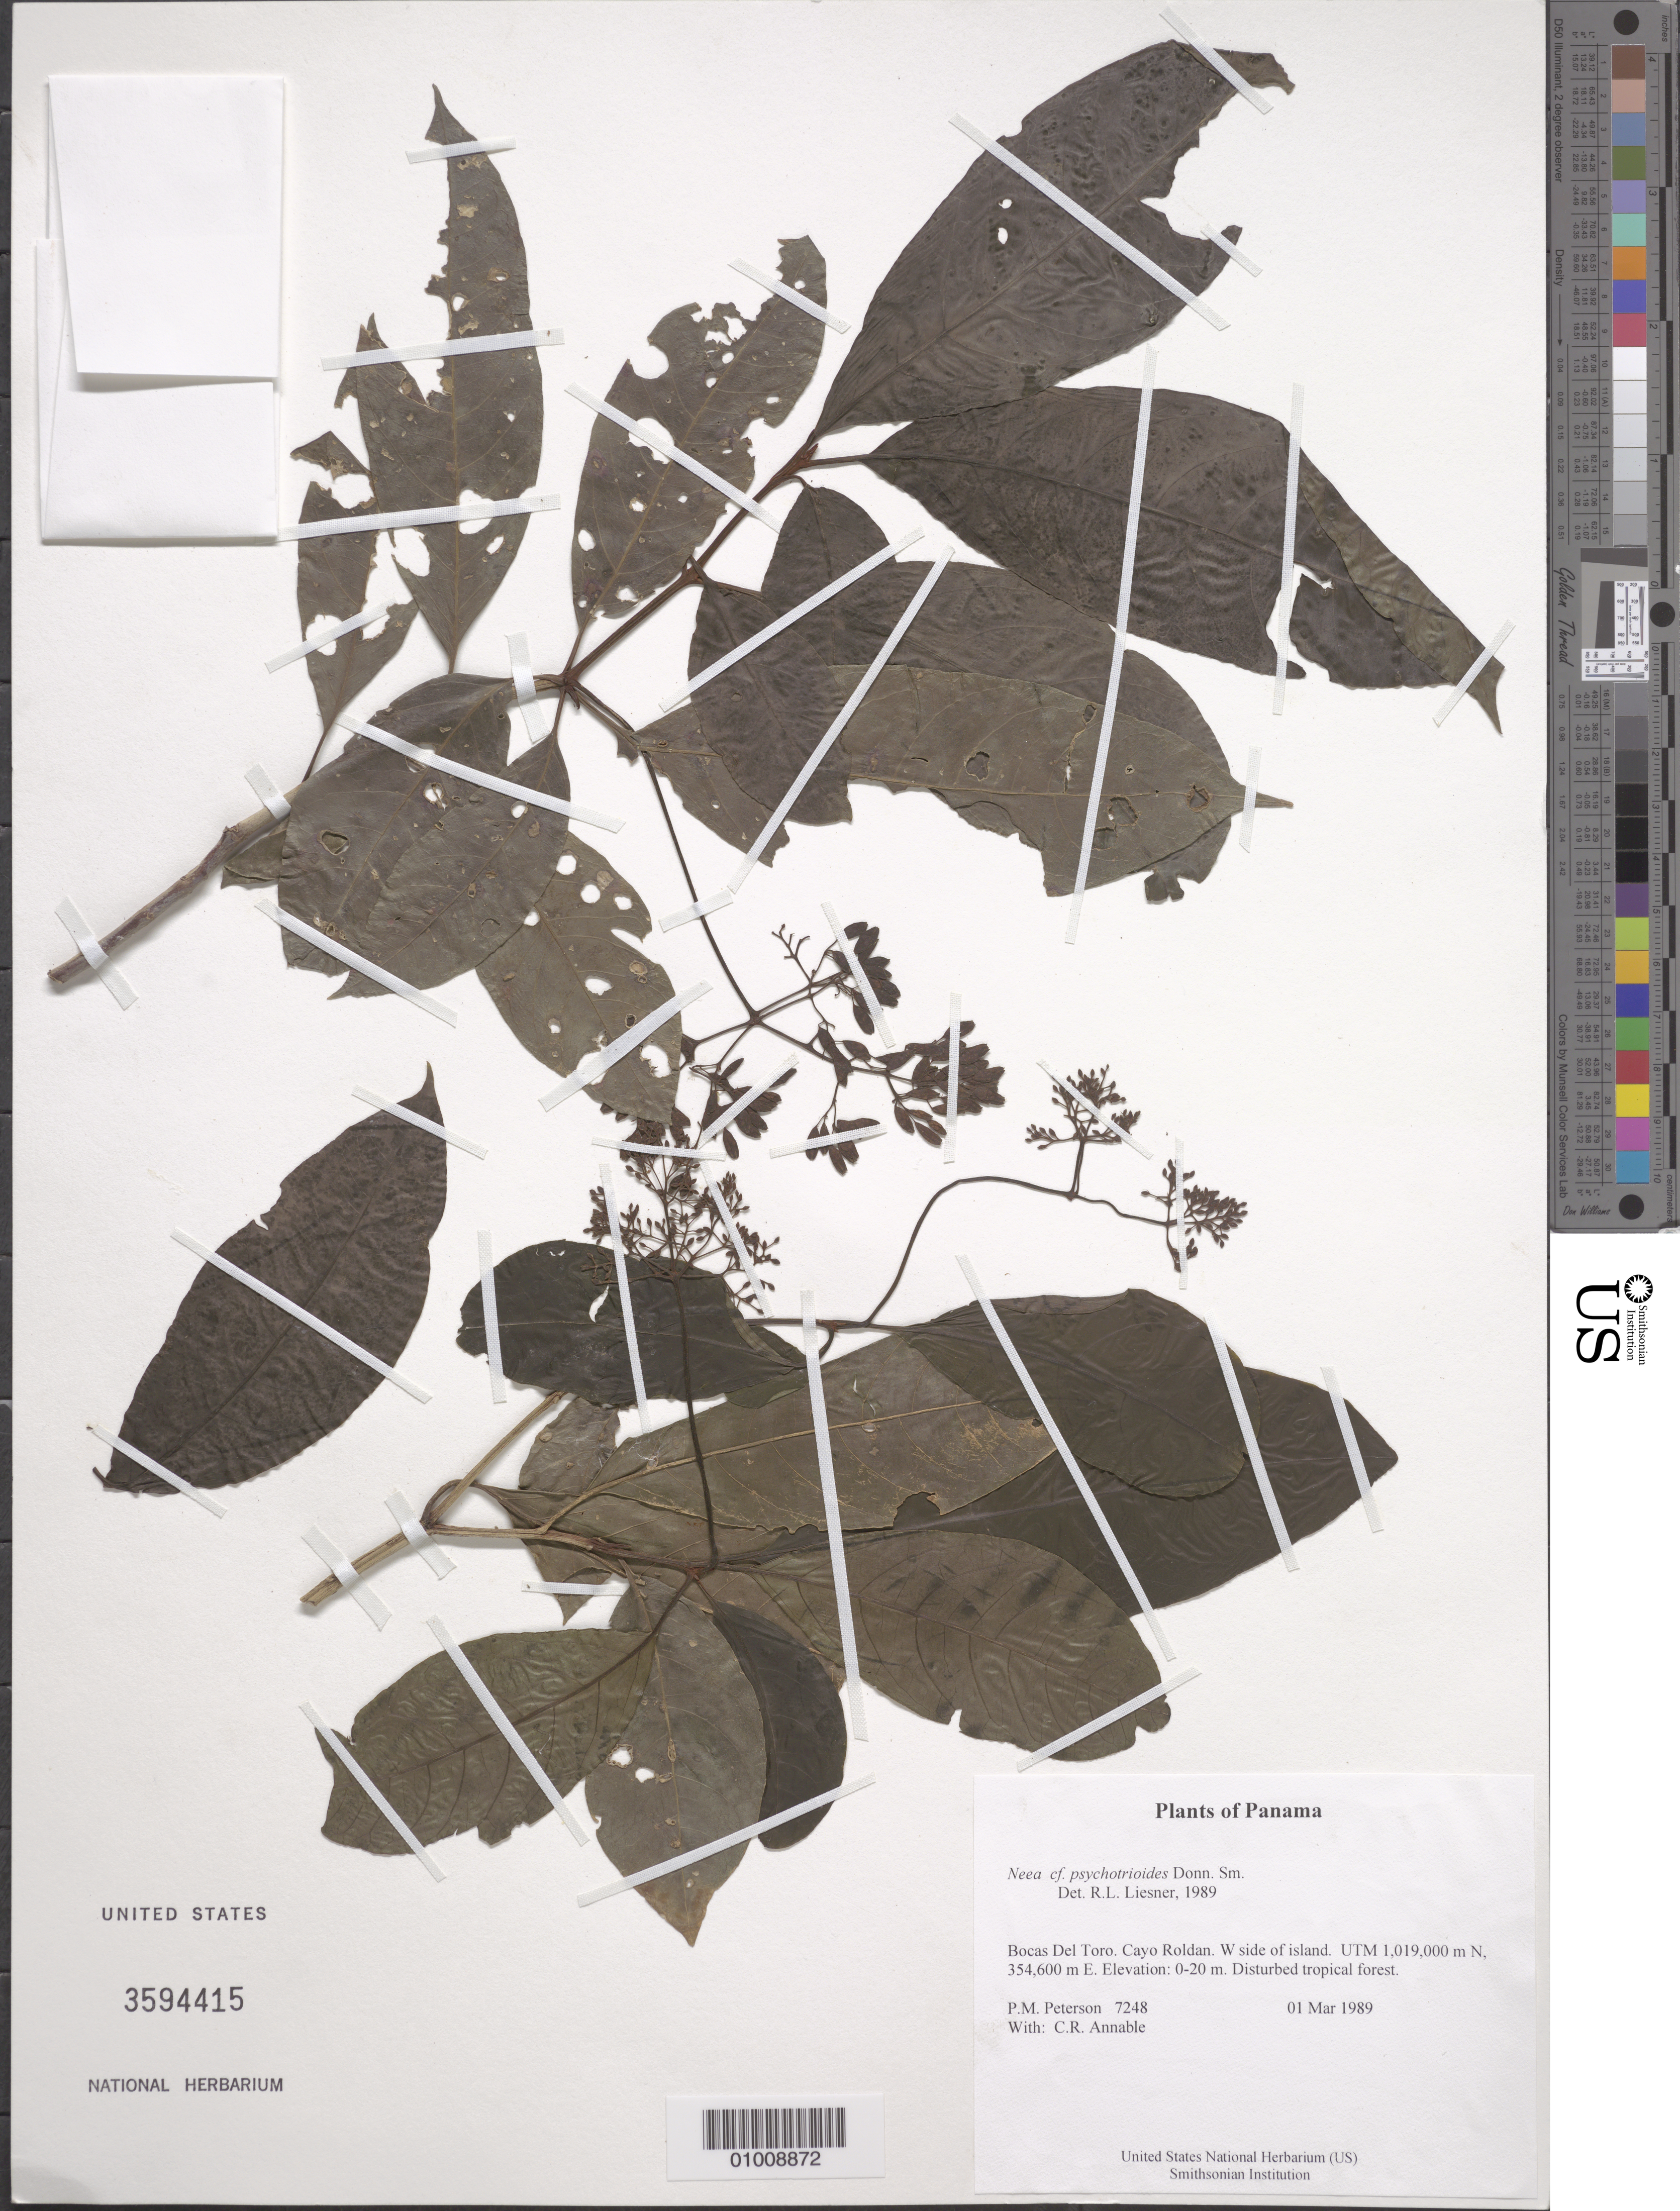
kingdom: Plantae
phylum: Tracheophyta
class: Magnoliopsida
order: Caryophyllales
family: Nyctaginaceae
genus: Neea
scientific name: Neea psychotrioides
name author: Donn. Sm.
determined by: Liesner, R. L.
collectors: P. M. Peterson & C. R. Annable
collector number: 07248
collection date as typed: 01 Mar 1989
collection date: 1989-03-01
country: Panama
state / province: Bocas del Toro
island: Cayo Roldan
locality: W side of island. UTM 1,019,000 m N, 354,600 m E.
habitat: Disturbed tropical forest.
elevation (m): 0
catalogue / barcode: US 3594415